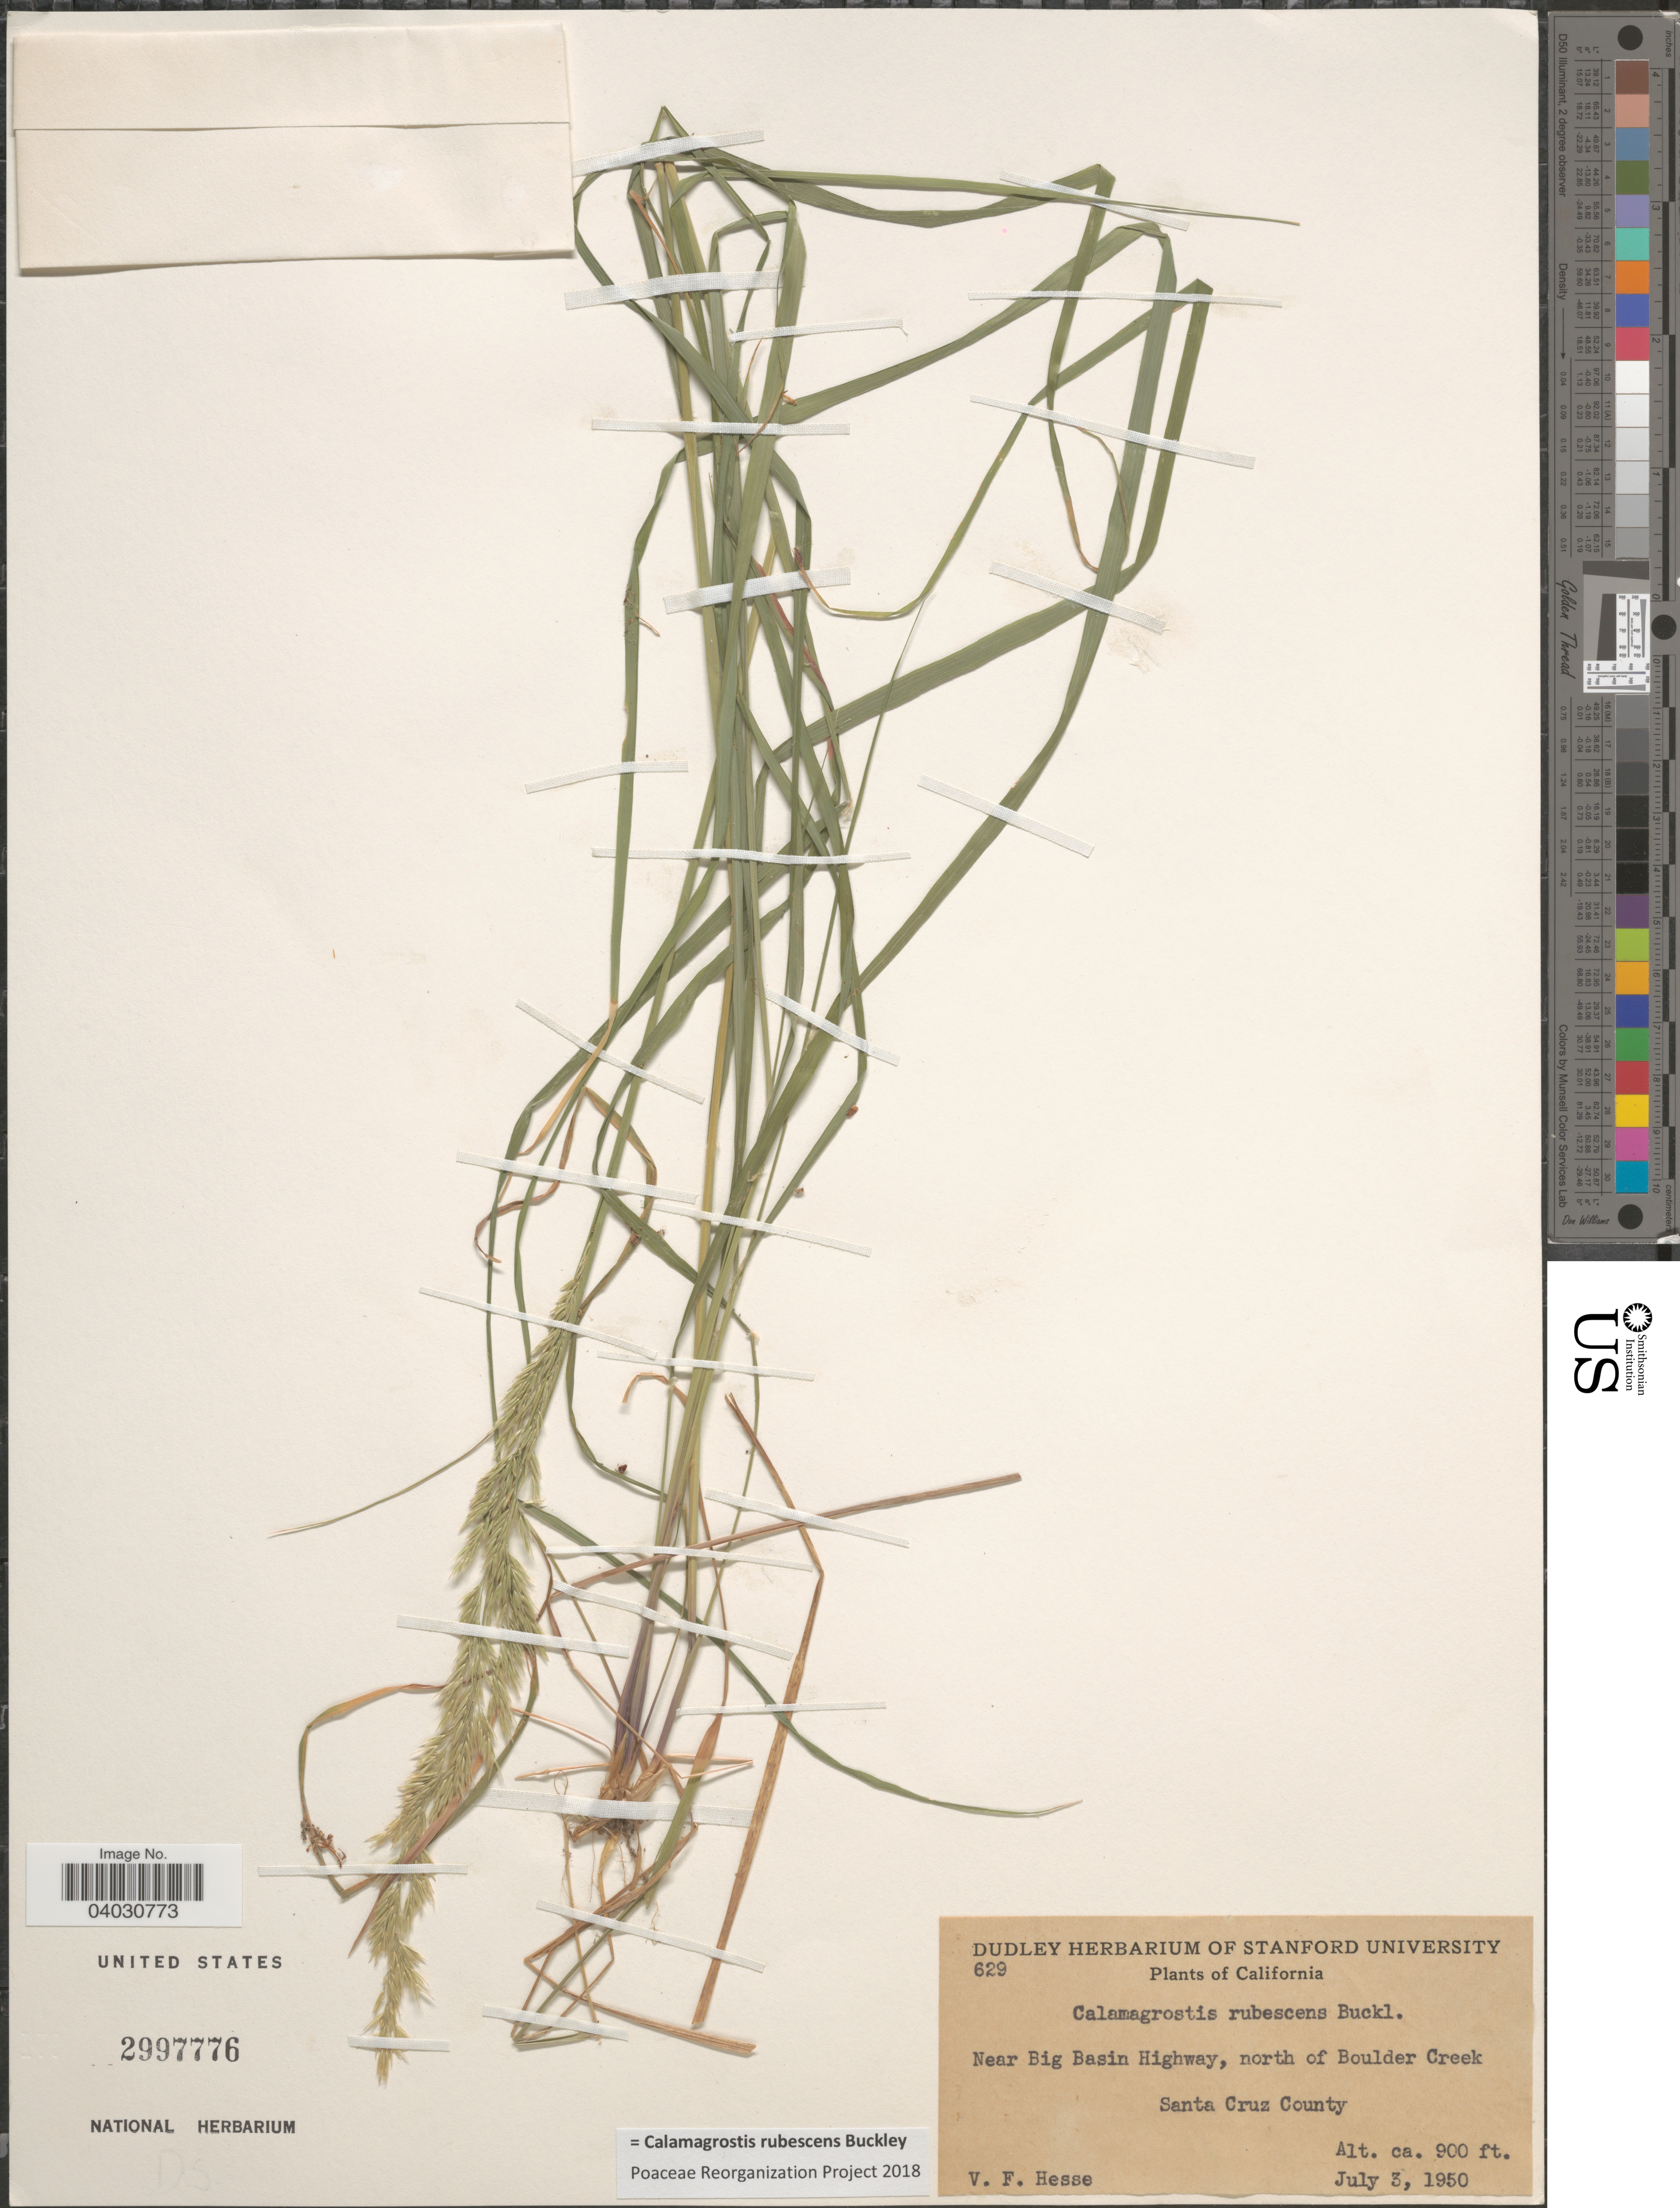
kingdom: Plantae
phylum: Tracheophyta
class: Liliopsida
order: Poales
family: Poaceae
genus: Calamagrostis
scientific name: Calamagrostis rubescens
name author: Buckley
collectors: V. Hesse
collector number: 629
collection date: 1950-07-03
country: United States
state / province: California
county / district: Santa Cruz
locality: Near Big Basin Highway, north of Boulder Creek. Santa Cruz County.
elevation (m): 274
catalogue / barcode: US 2997776